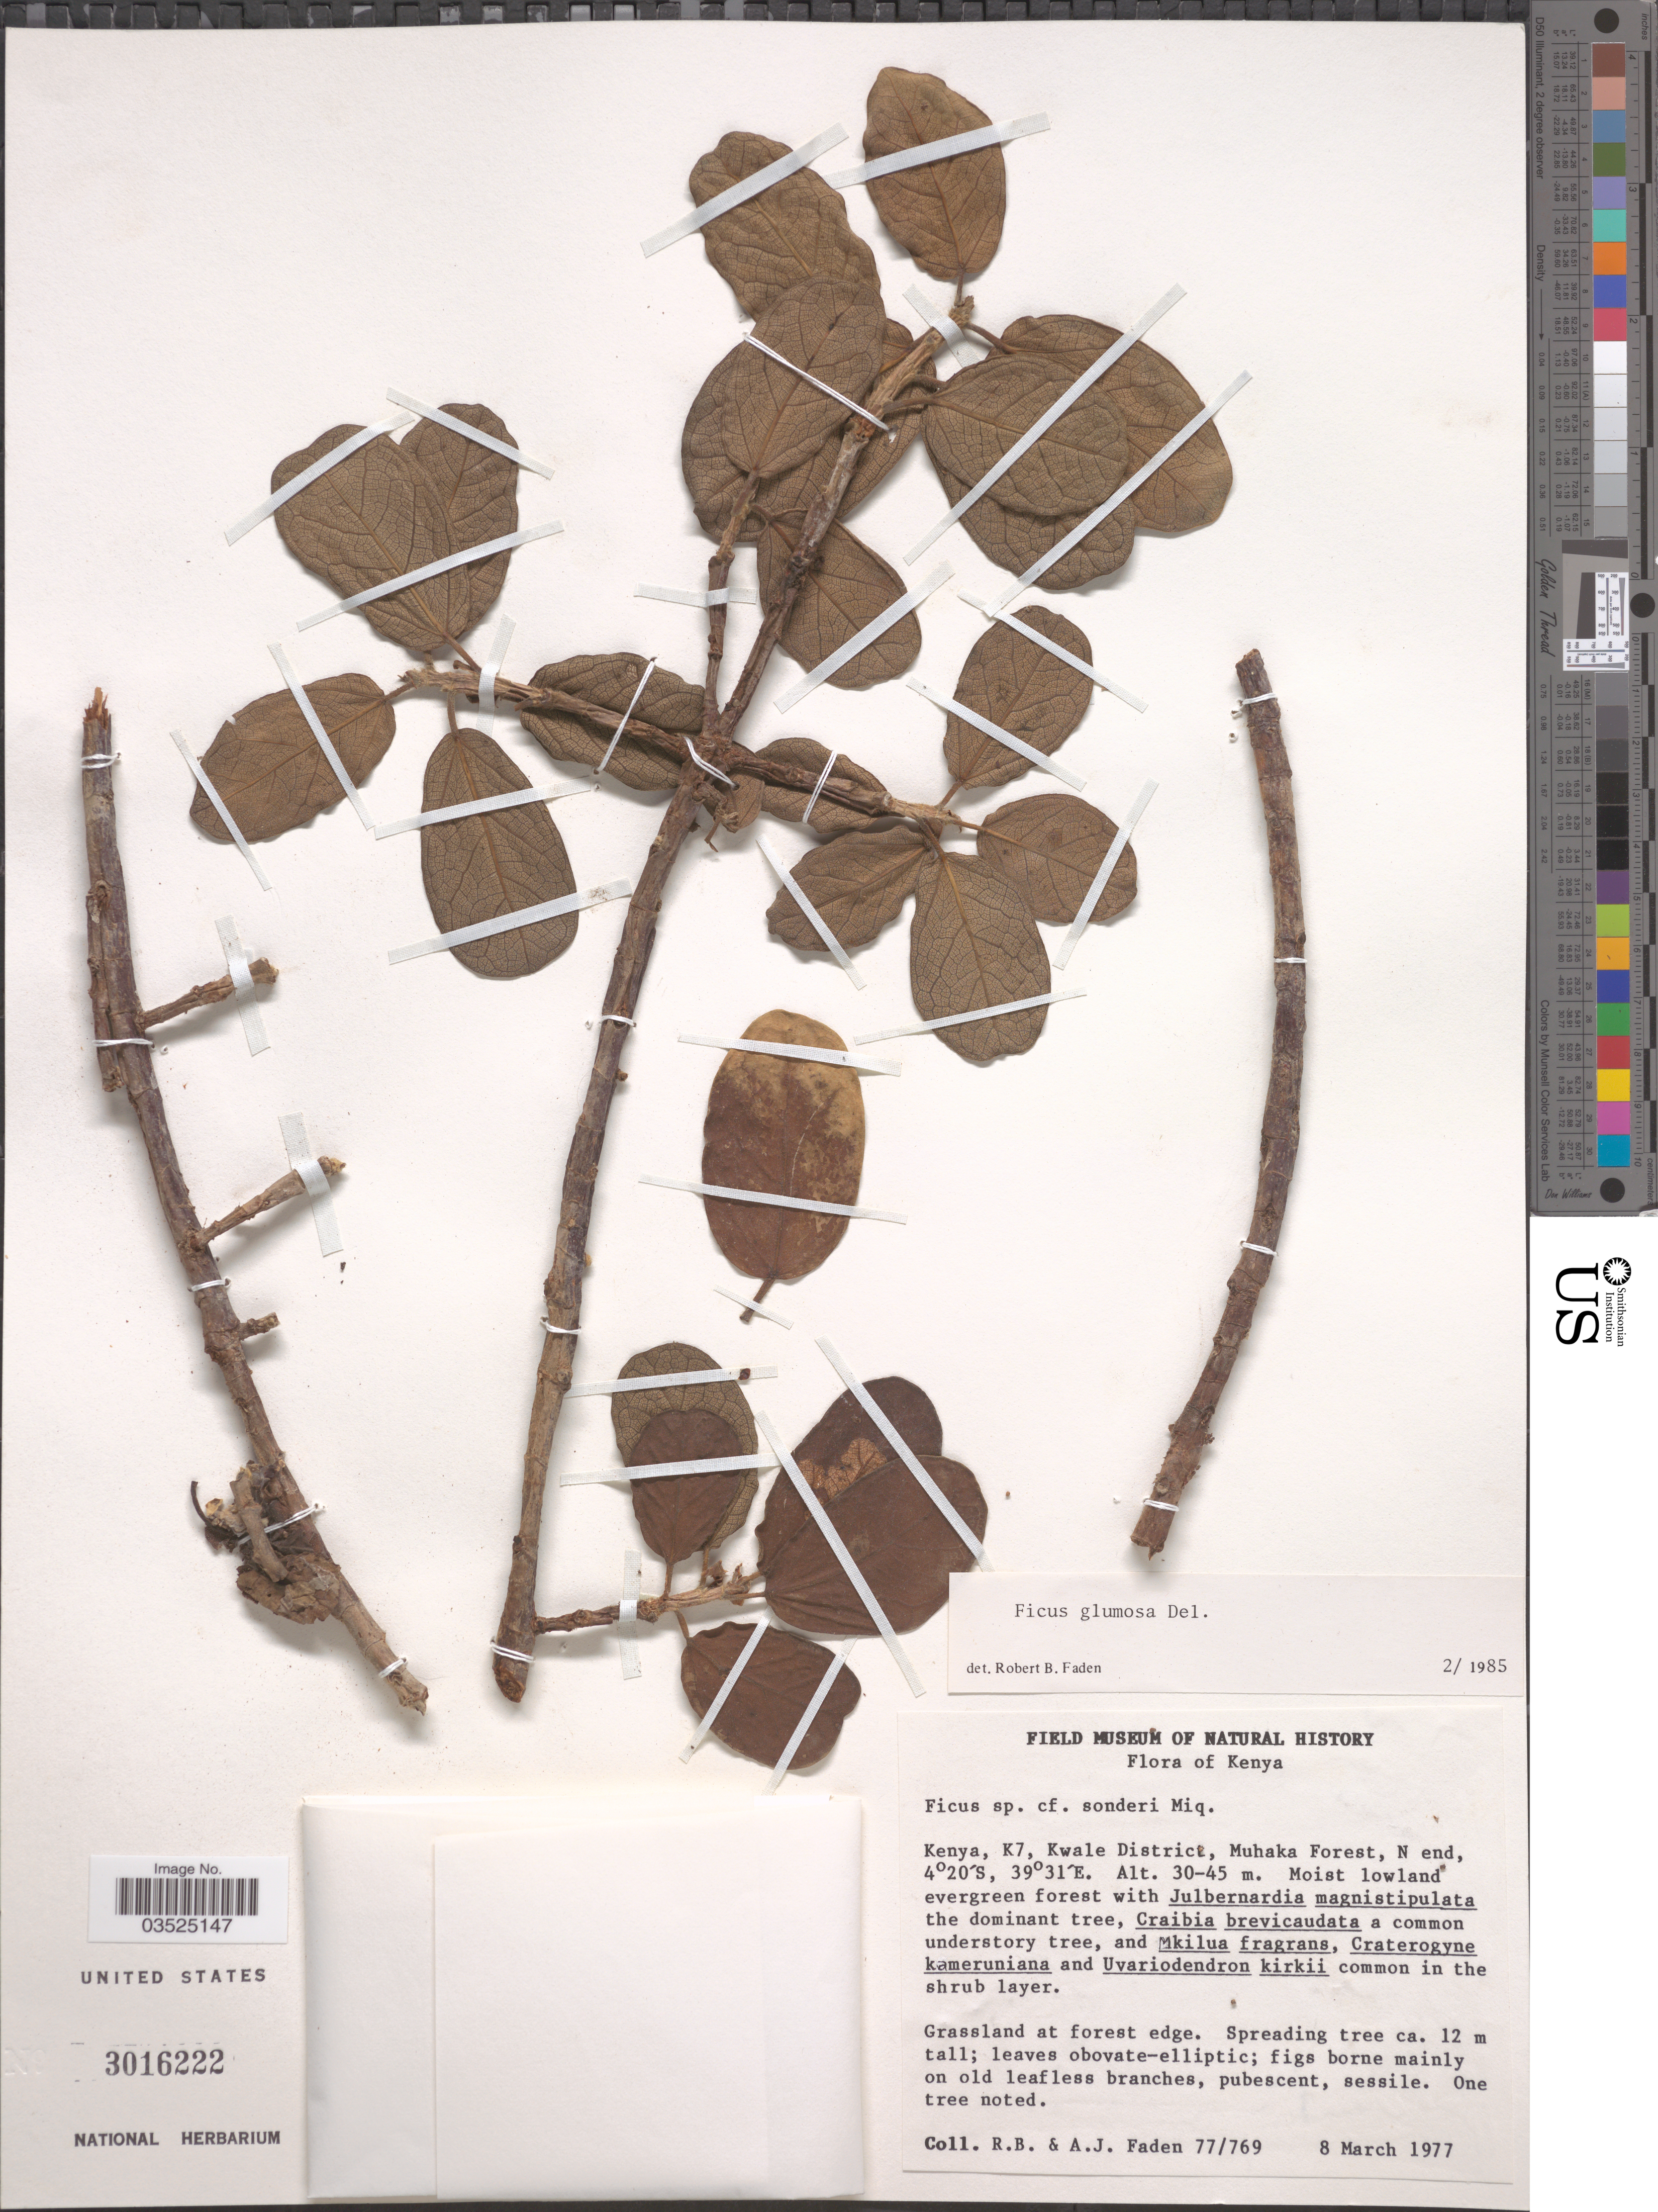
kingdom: Plantae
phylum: Tracheophyta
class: Magnoliopsida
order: Rosales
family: Moraceae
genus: Ficus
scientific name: Ficus glumosa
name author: Delile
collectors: R. B. Faden & A. J. Faden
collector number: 77/769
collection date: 1977-03-08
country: Kenya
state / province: Kwale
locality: K7. Kwale District, Muhaka Forest, N end.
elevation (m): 30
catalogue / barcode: US 3016222